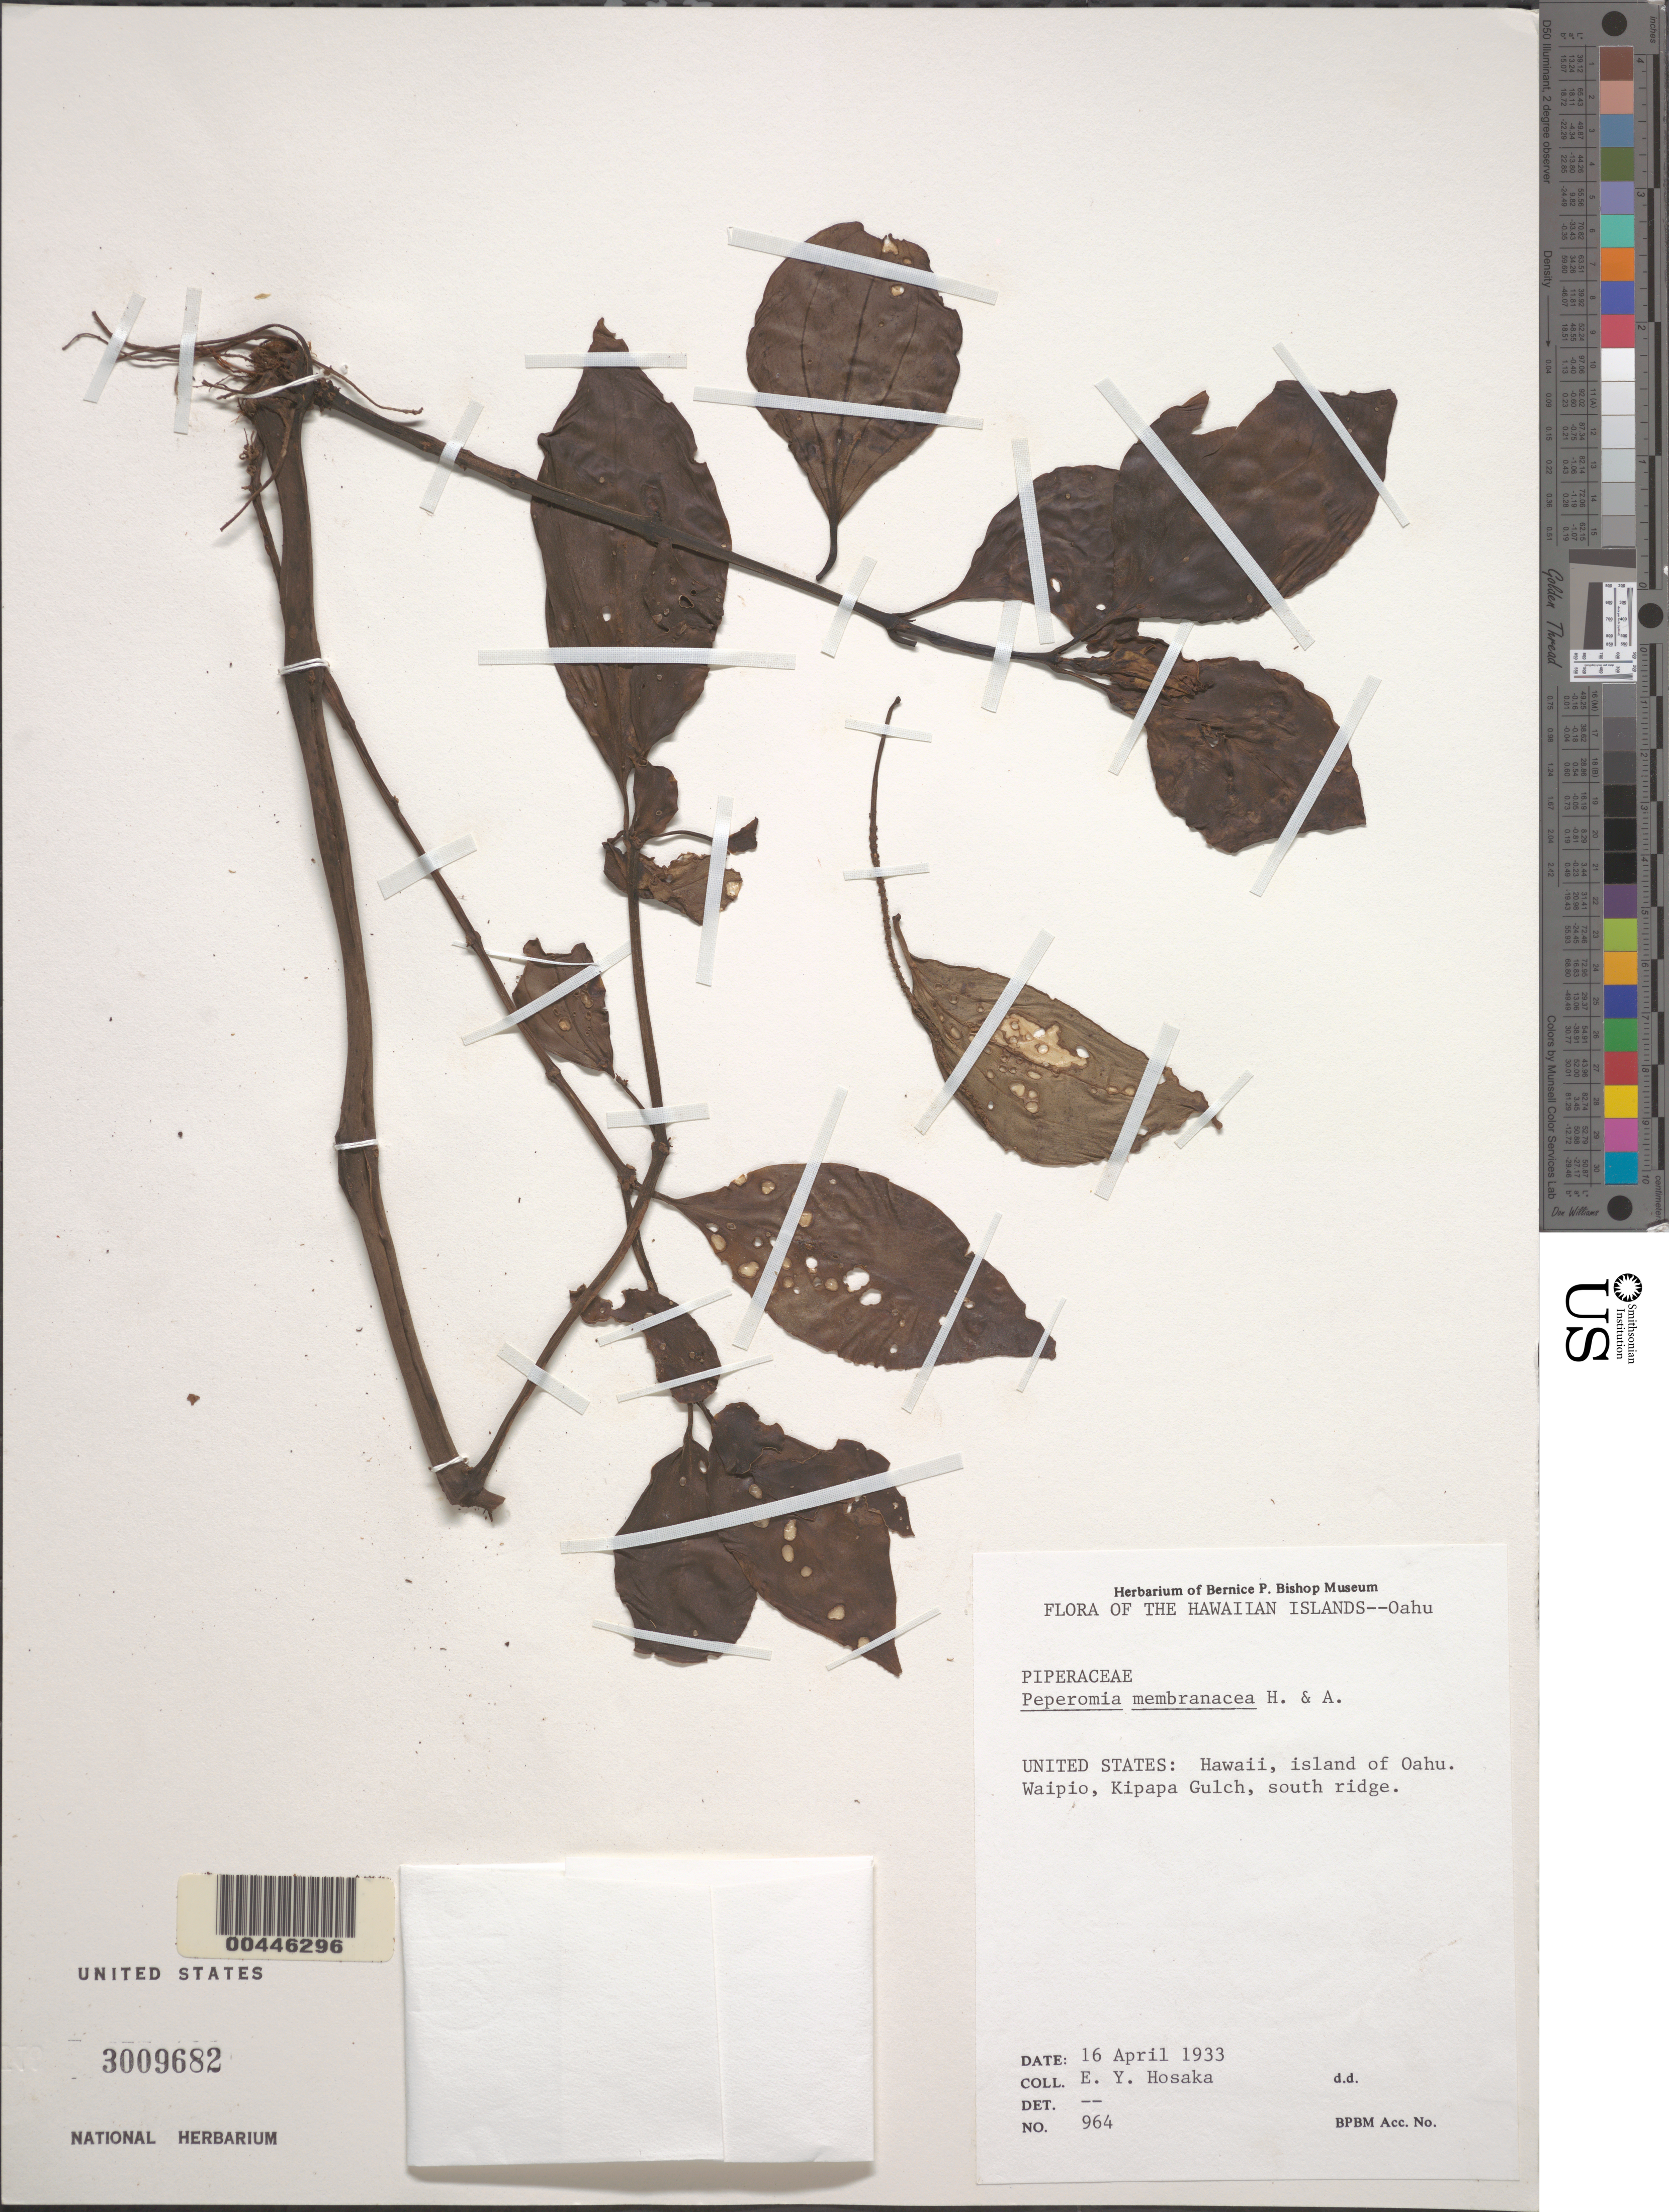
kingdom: Plantae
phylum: Tracheophyta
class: Magnoliopsida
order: Piperales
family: Piperaceae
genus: Peperomia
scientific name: Peperomia membranacea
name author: Hook. & Arn.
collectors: E. Y. Hosaka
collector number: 964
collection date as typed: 16 Apr 1933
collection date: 1933-04-16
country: United States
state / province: Hawaii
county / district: Honolulu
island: Oahu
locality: Waipio, Kipapa Gulch, S ridge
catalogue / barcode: US 3009682